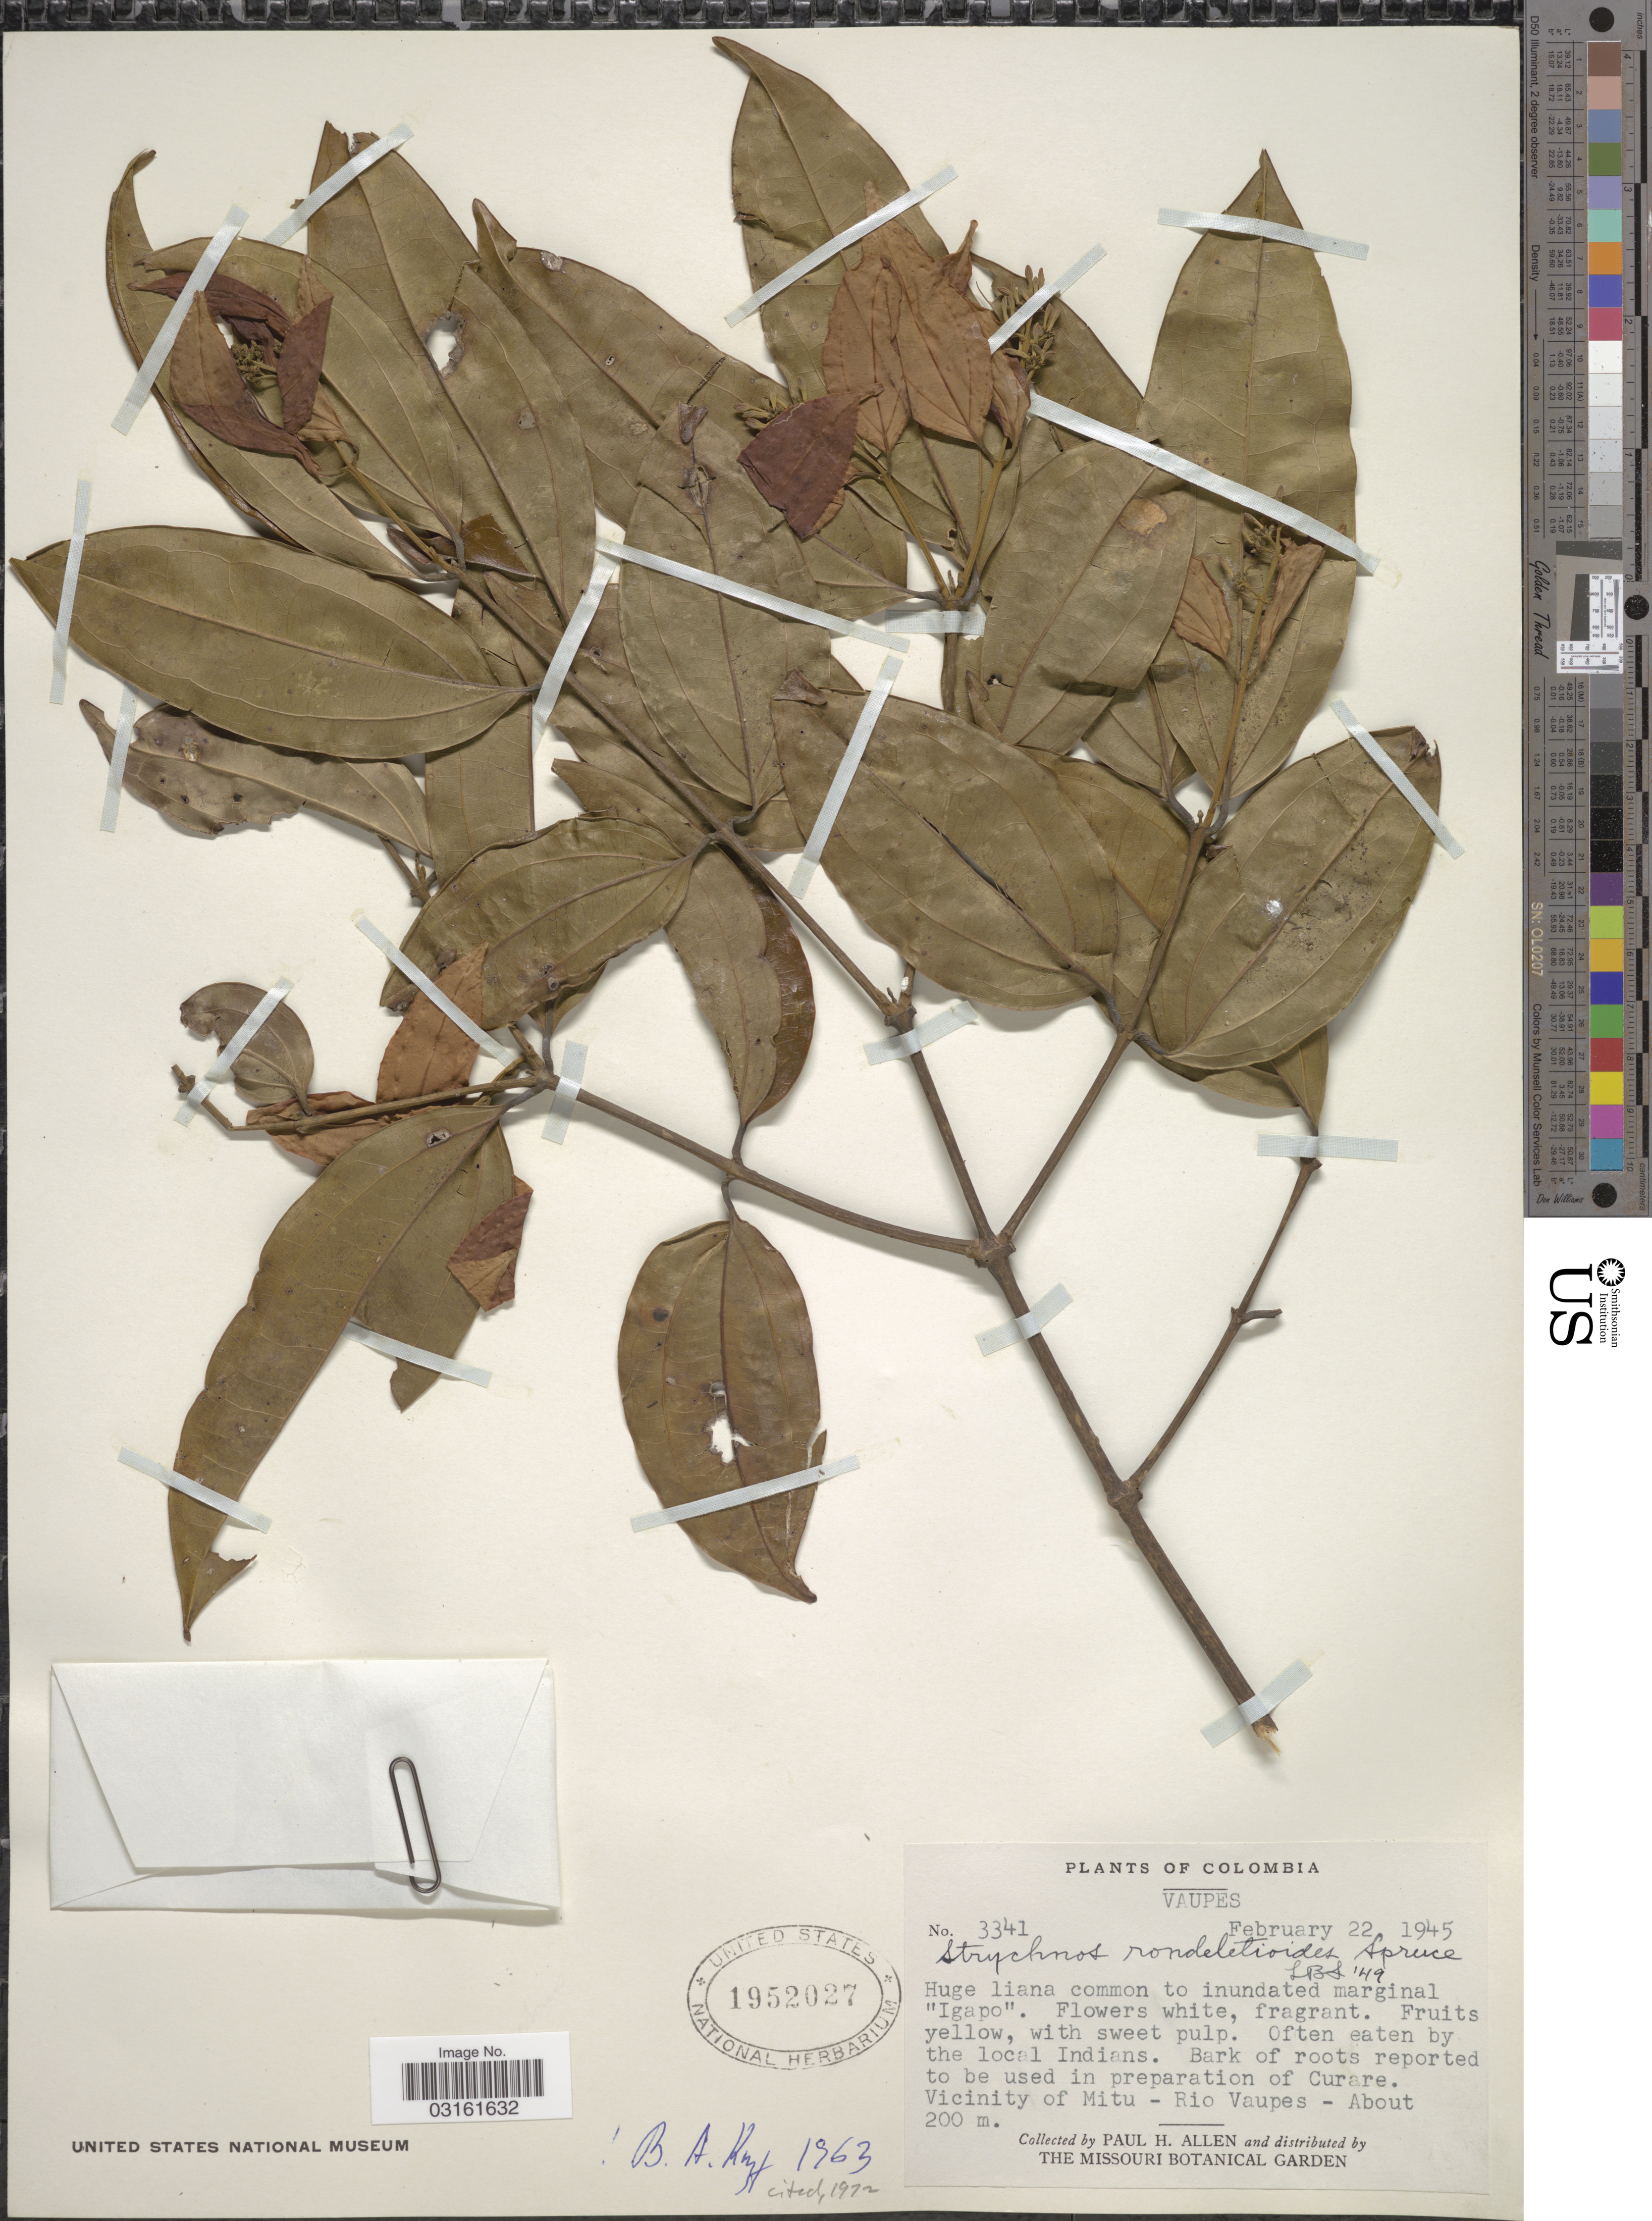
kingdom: Plantae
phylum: Tracheophyta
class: Magnoliopsida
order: Gentianales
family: Loganiaceae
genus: Strychnos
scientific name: Strychnos rondeletioides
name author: Spruce ex Benth.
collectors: P. H. Allen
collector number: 3341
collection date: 1945-02-22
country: Colombia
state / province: Vaupés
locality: Vicinity of Mitu - Rio Vaupes.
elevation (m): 200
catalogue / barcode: US 1952027